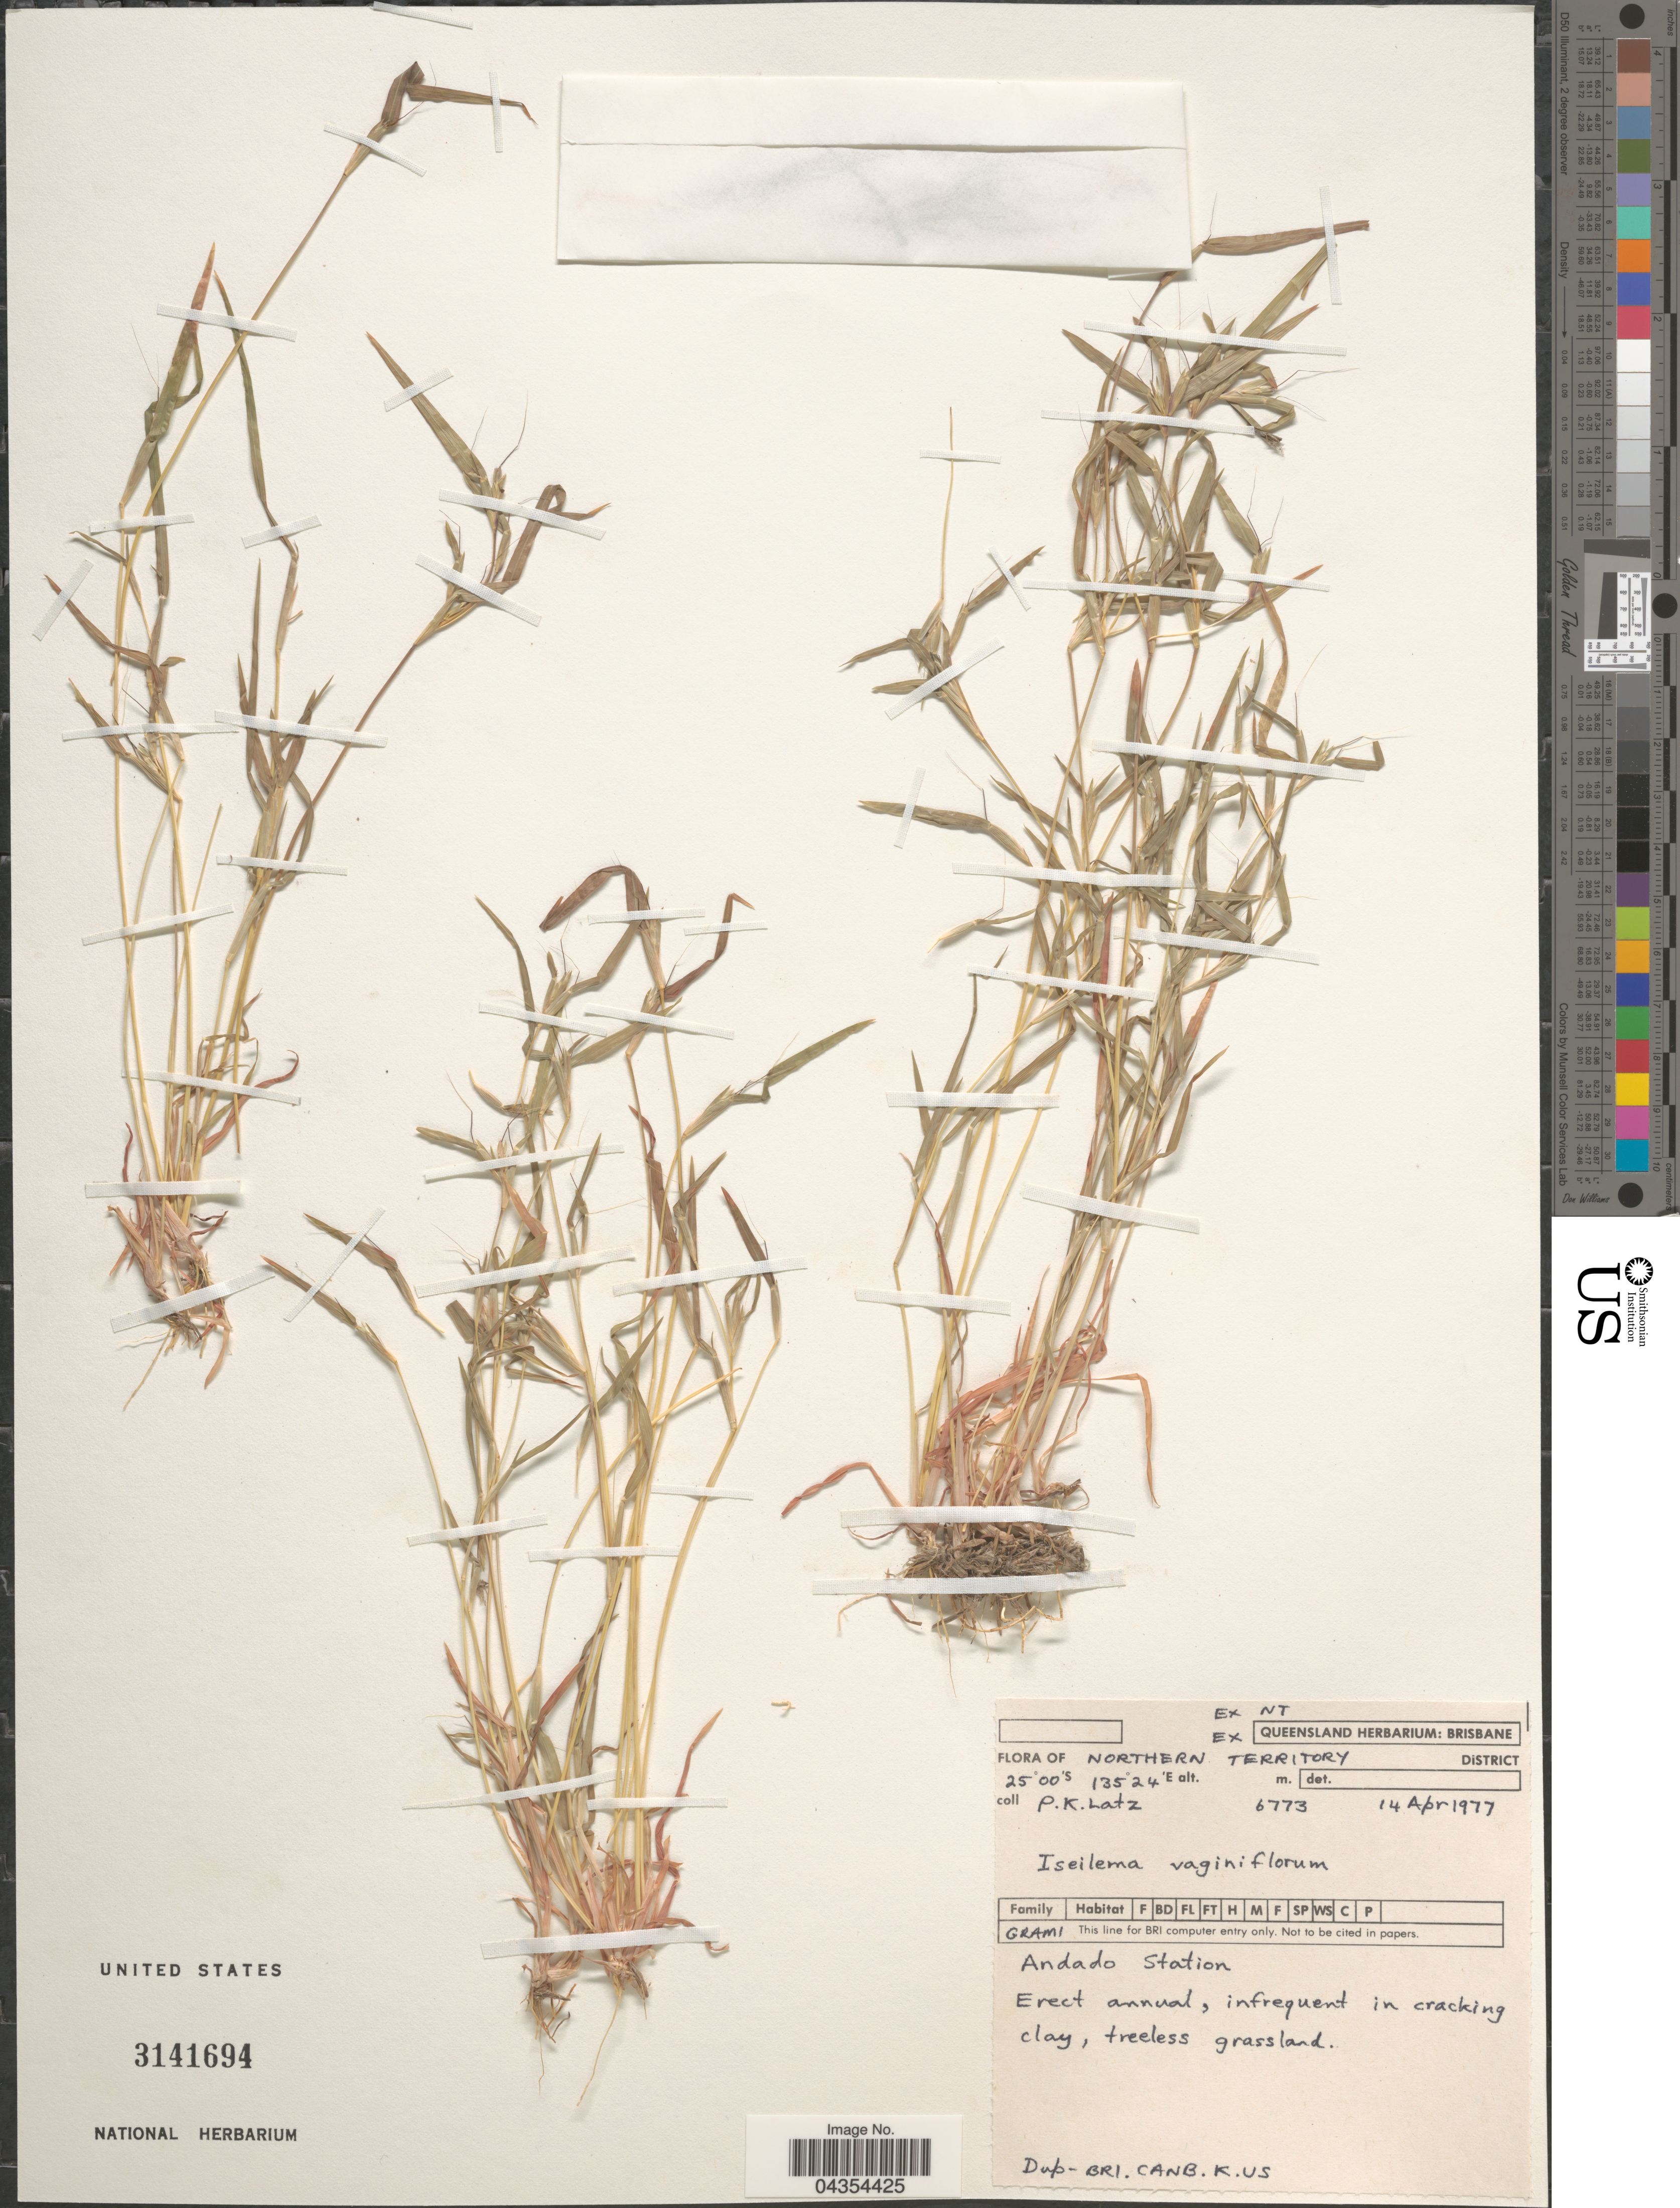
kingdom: Plantae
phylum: Tracheophyta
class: Liliopsida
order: Poales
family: Poaceae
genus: Iseilema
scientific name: Iseilema vaginiflorum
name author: Domin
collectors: P. Latz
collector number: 6773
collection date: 1977-04-14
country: Australia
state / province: Northern Territory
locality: Northern Territory District. Andado Station.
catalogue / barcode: US 3141694